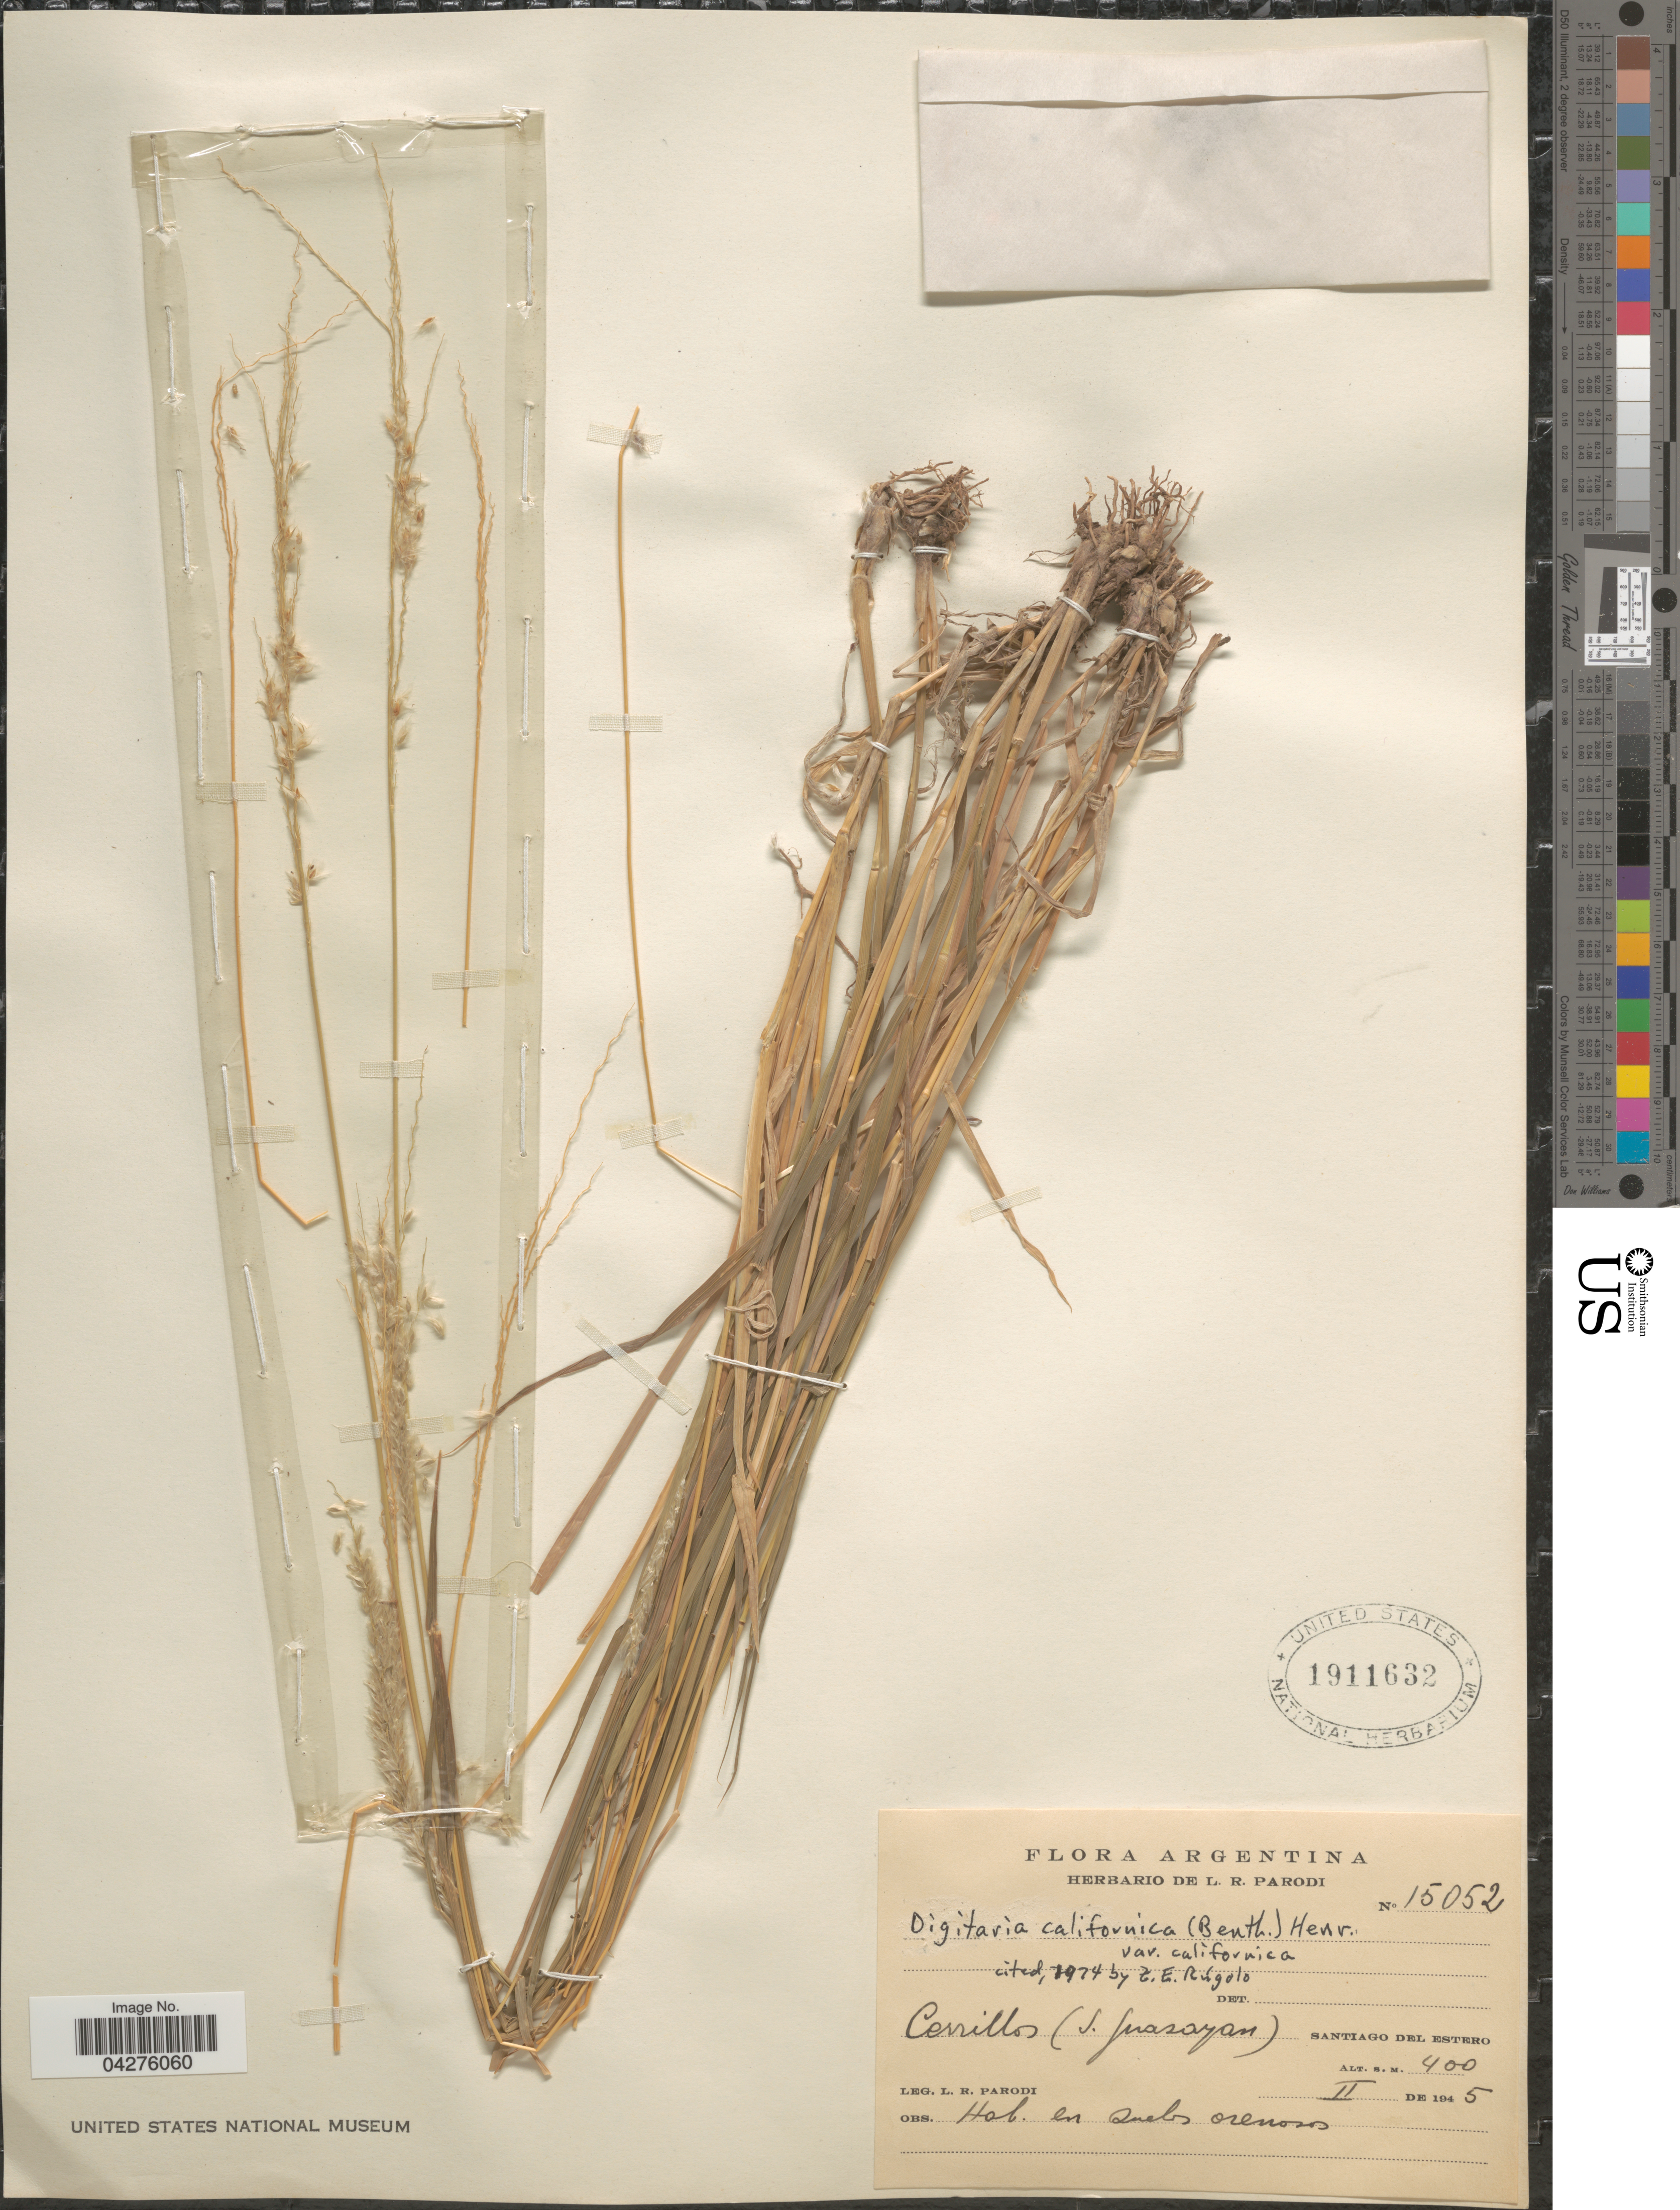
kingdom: Plantae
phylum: Tracheophyta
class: Liliopsida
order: Poales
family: Poaceae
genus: Digitaria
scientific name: Digitaria californica var. californica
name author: (Benth.) Henr.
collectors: L. R. Parodi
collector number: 15052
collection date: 1945-02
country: Argentina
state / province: Santiago del Estero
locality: Cerrillos (S. Juasayan).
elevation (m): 400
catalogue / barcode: US 1911632